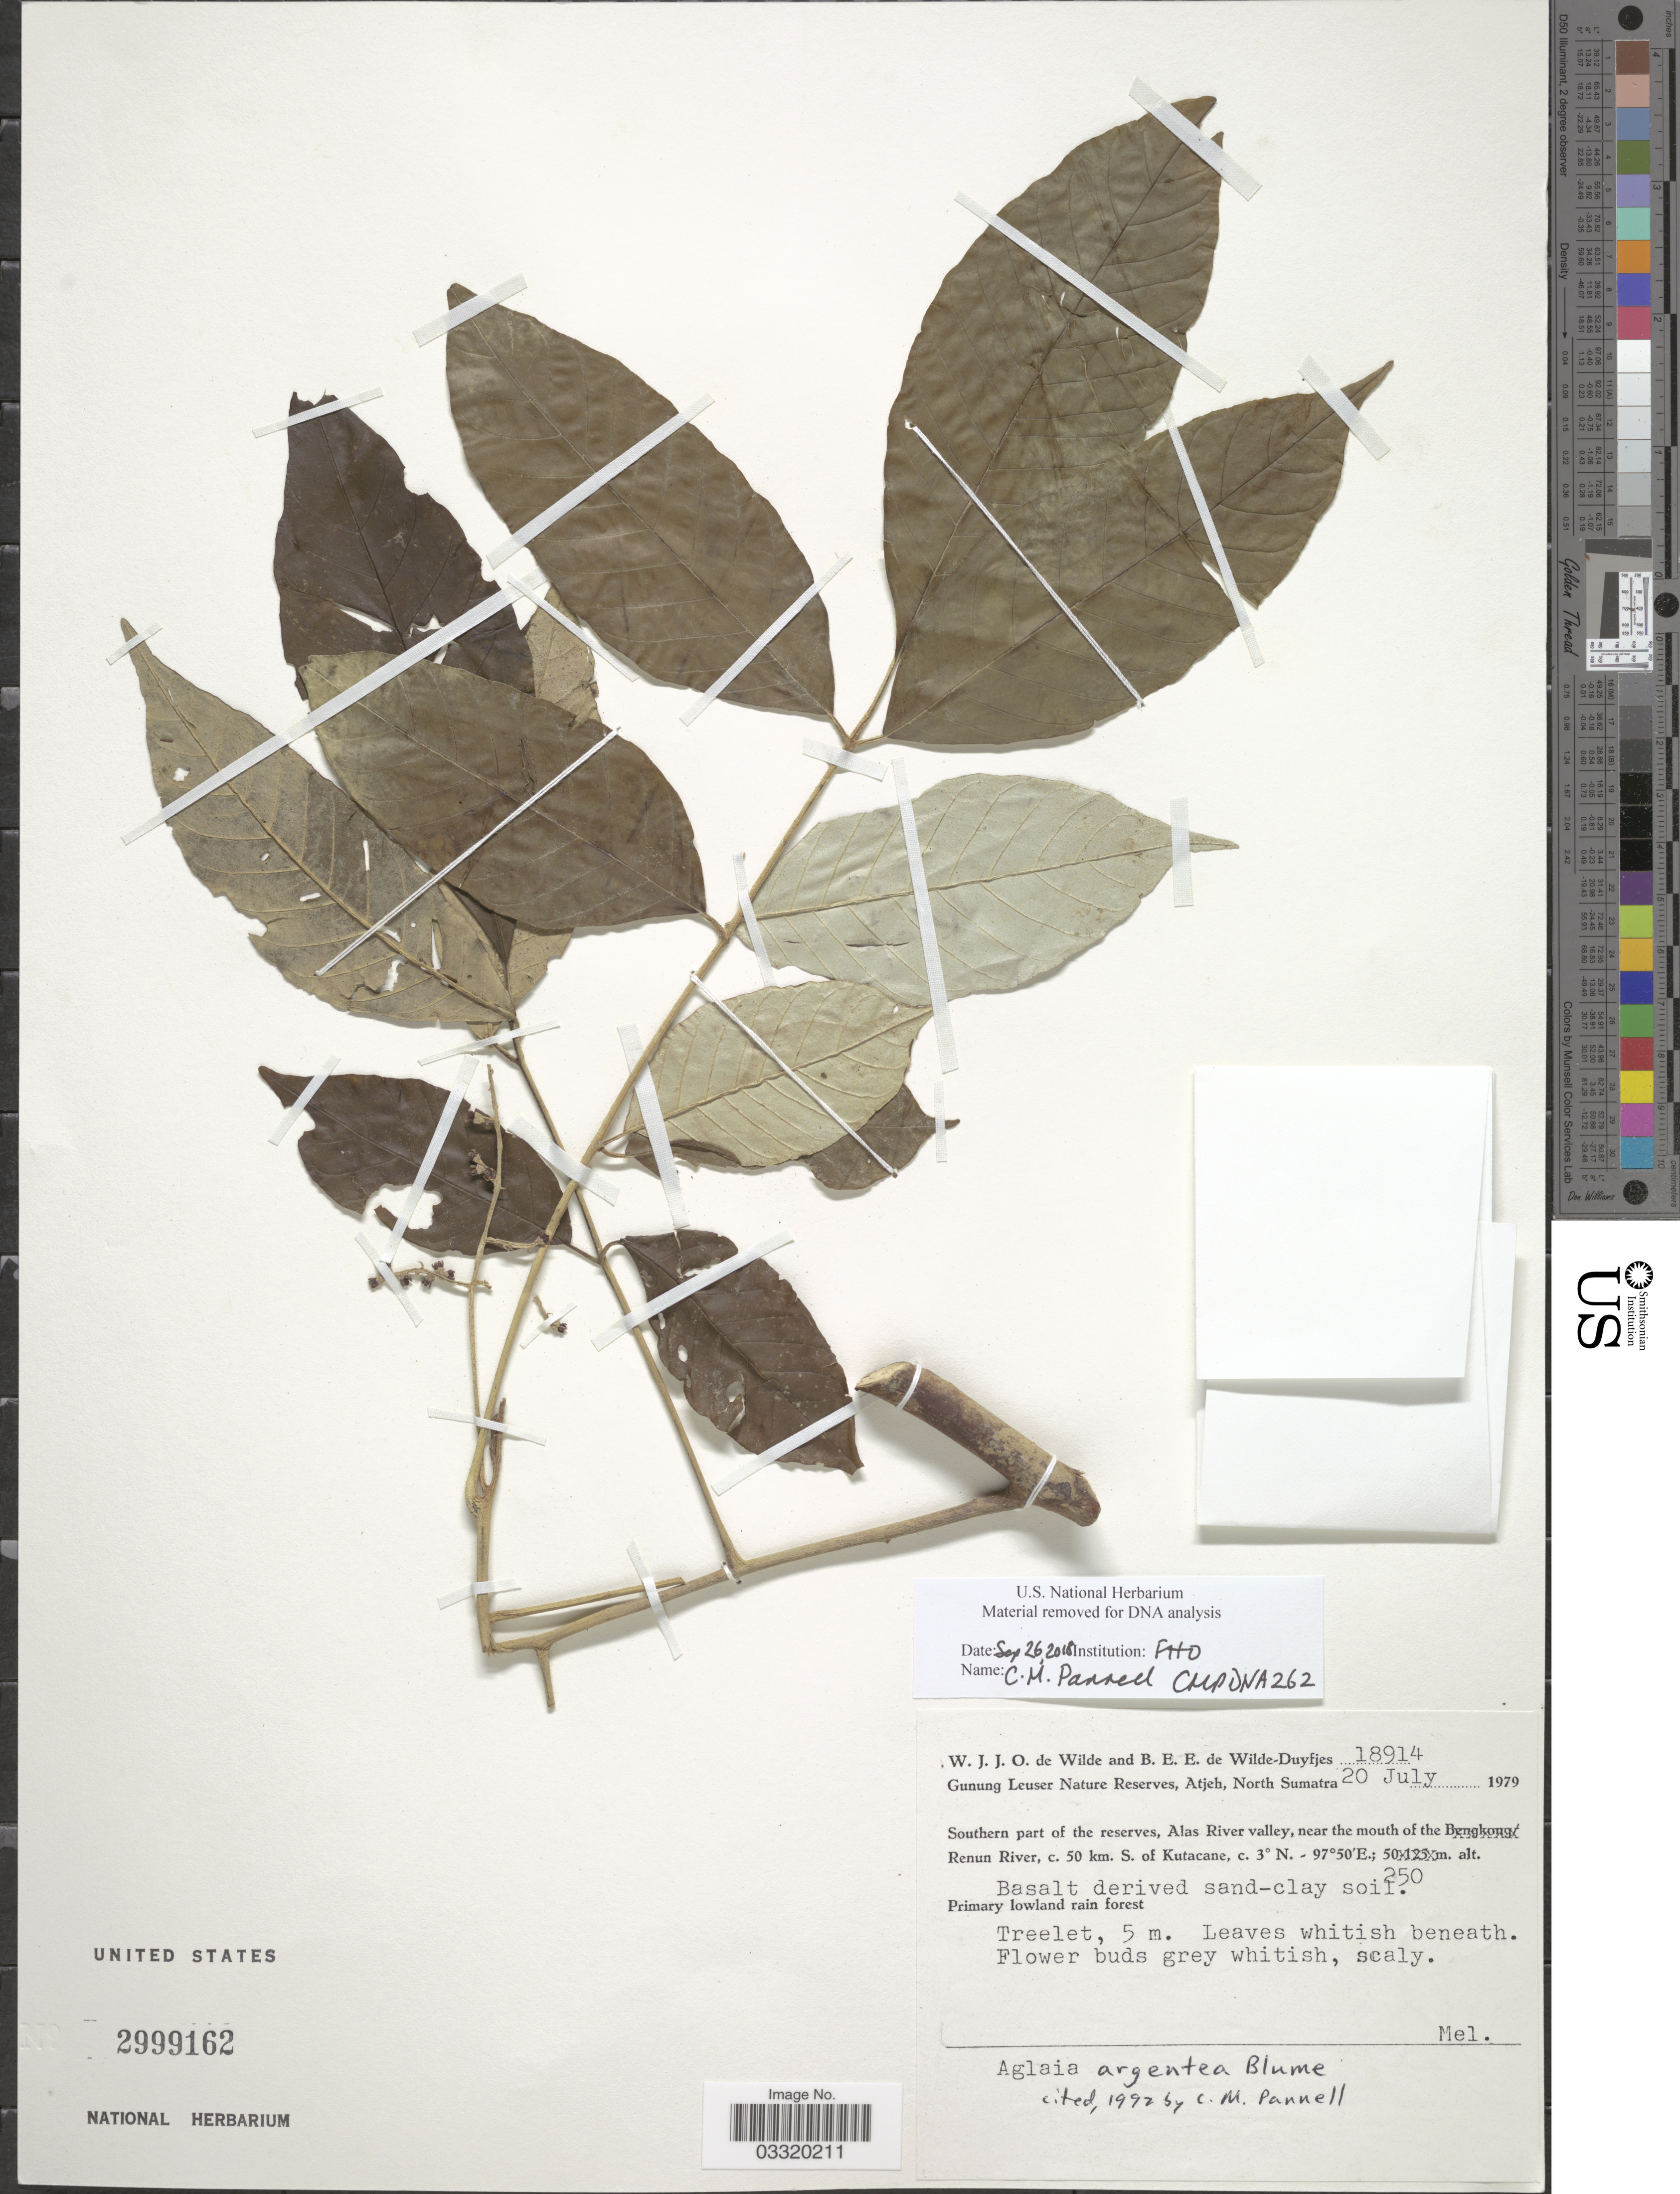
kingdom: Plantae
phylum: Tracheophyta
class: Magnoliopsida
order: Sapindales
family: Meliaceae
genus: Aglaia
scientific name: Aglaia argentea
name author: Blume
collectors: W. J. de Wilde & B. E. de Wilde-Duyfjes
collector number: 18914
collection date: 1979-07-20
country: Indonesia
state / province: Sumatra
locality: Gunung Leuser Nature Reserves, Atjeh, North Sumatra. Southern part of the reserves, Alas River valley, near the mouth of the Renun River, c. 50 km. S. of Kutacane.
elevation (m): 250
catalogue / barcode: US 2999162